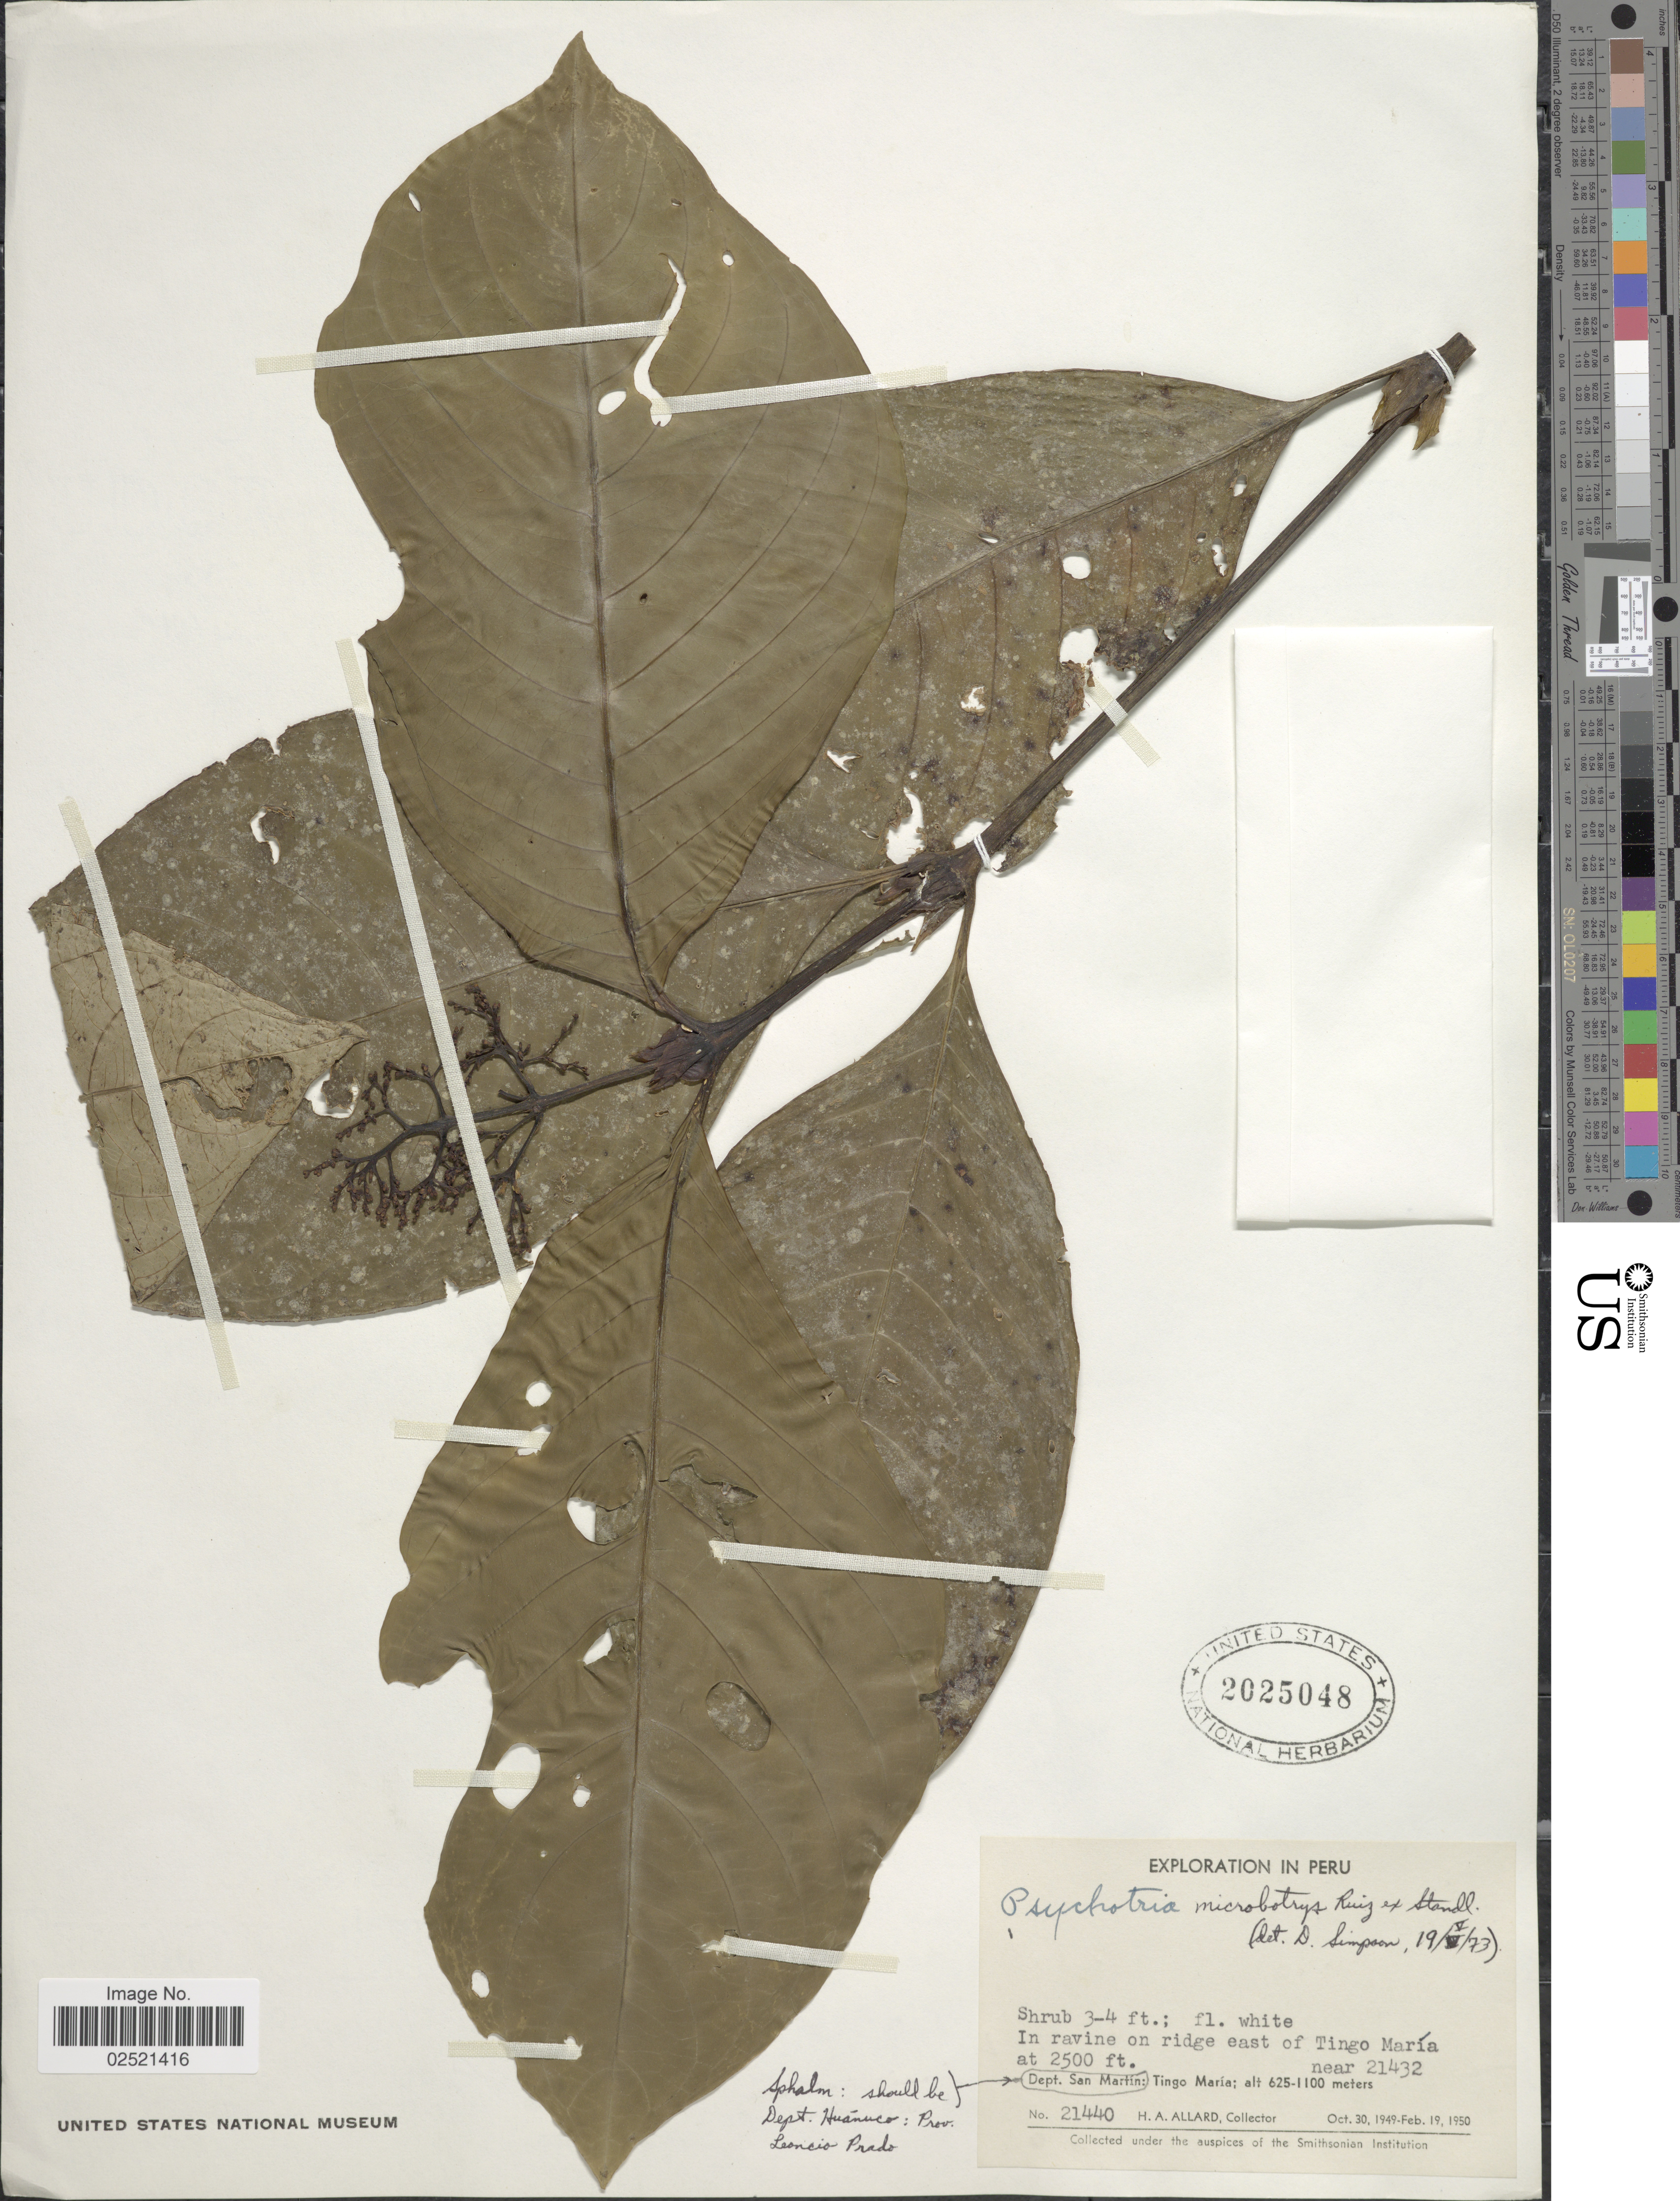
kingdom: Plantae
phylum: Tracheophyta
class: Magnoliopsida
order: Gentianales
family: Rubiaceae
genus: Psychotria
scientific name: Psychotria microbotrys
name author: Ruiz ex Standl.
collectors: H. A. Allard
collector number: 21440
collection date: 1949-10-30/1950-02-19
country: Peru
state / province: Huánuco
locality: In ravin on ridge east of Tingo Maria [unsure placement], Prov. Leoncio Prado.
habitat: in ravine on ridge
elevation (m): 762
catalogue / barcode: US 2025048